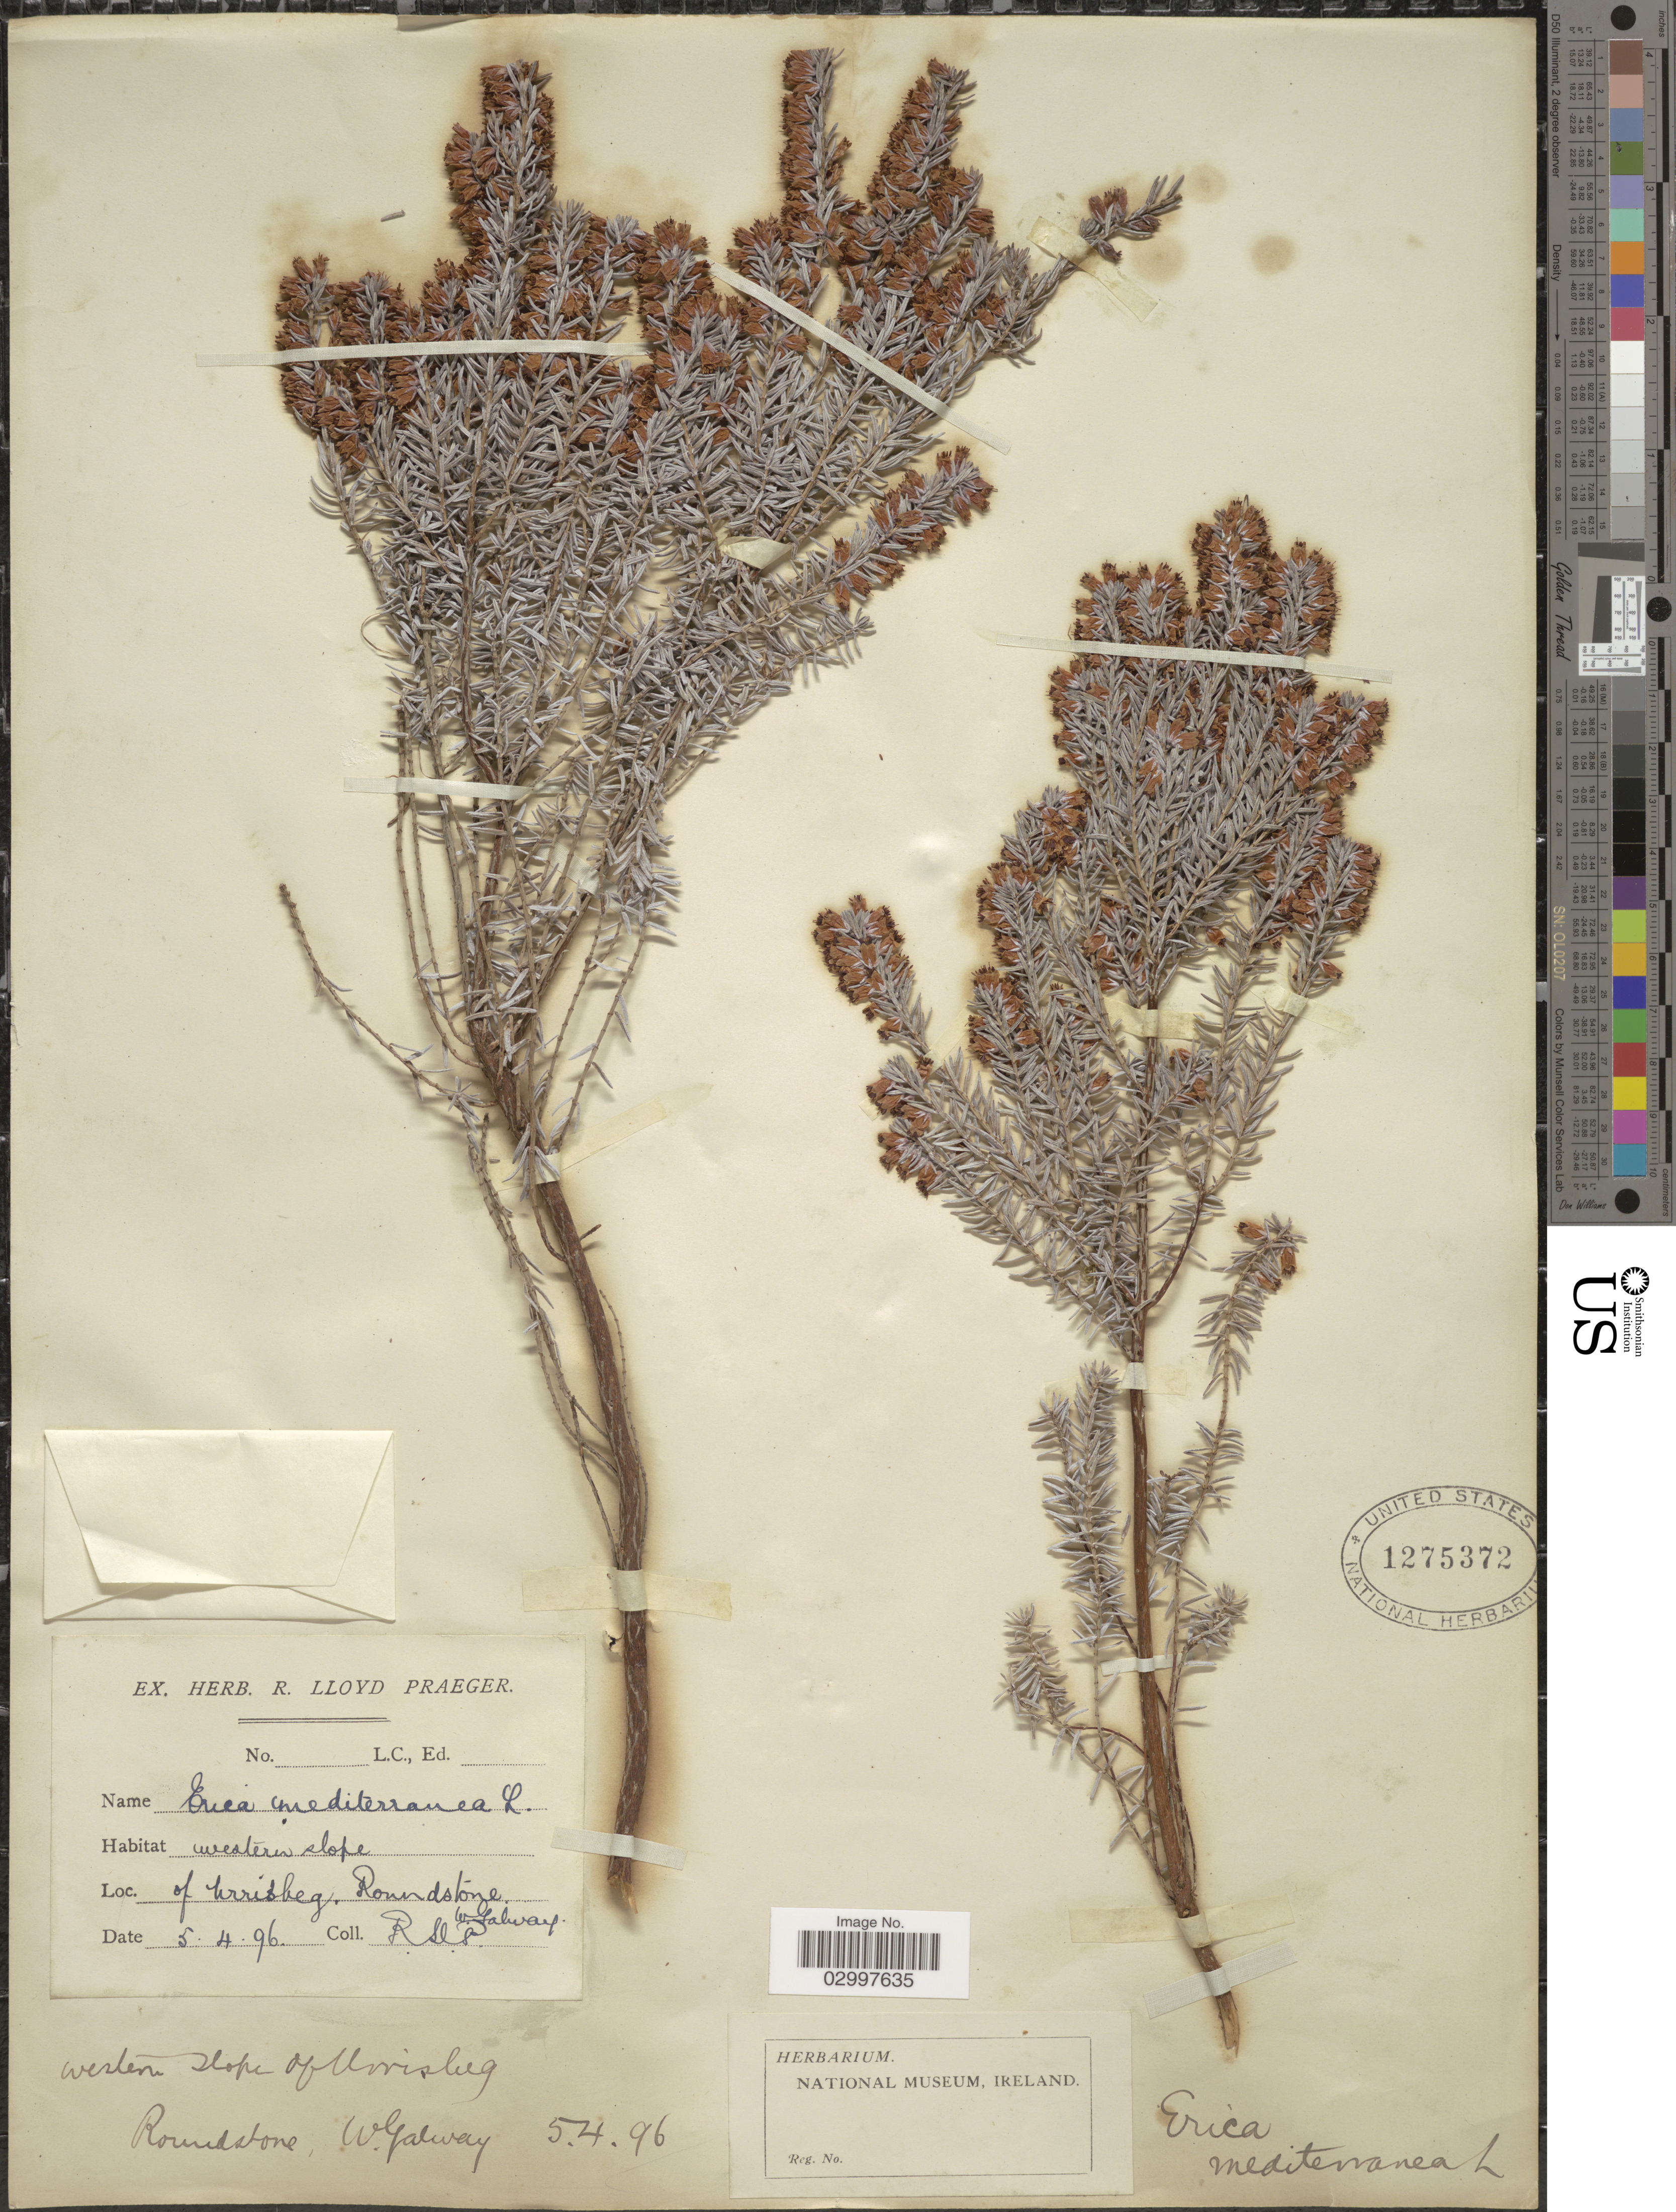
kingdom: Plantae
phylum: Tracheophyta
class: Magnoliopsida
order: Ericales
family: Ericaceae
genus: Erica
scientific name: Erica mediterranea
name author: L.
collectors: R. Praeger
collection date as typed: Transcribed d/m/y: 5/4/96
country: Ireland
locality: Western slope of Errisbeg, Roundstone, W. Galway.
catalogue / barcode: US 1275372